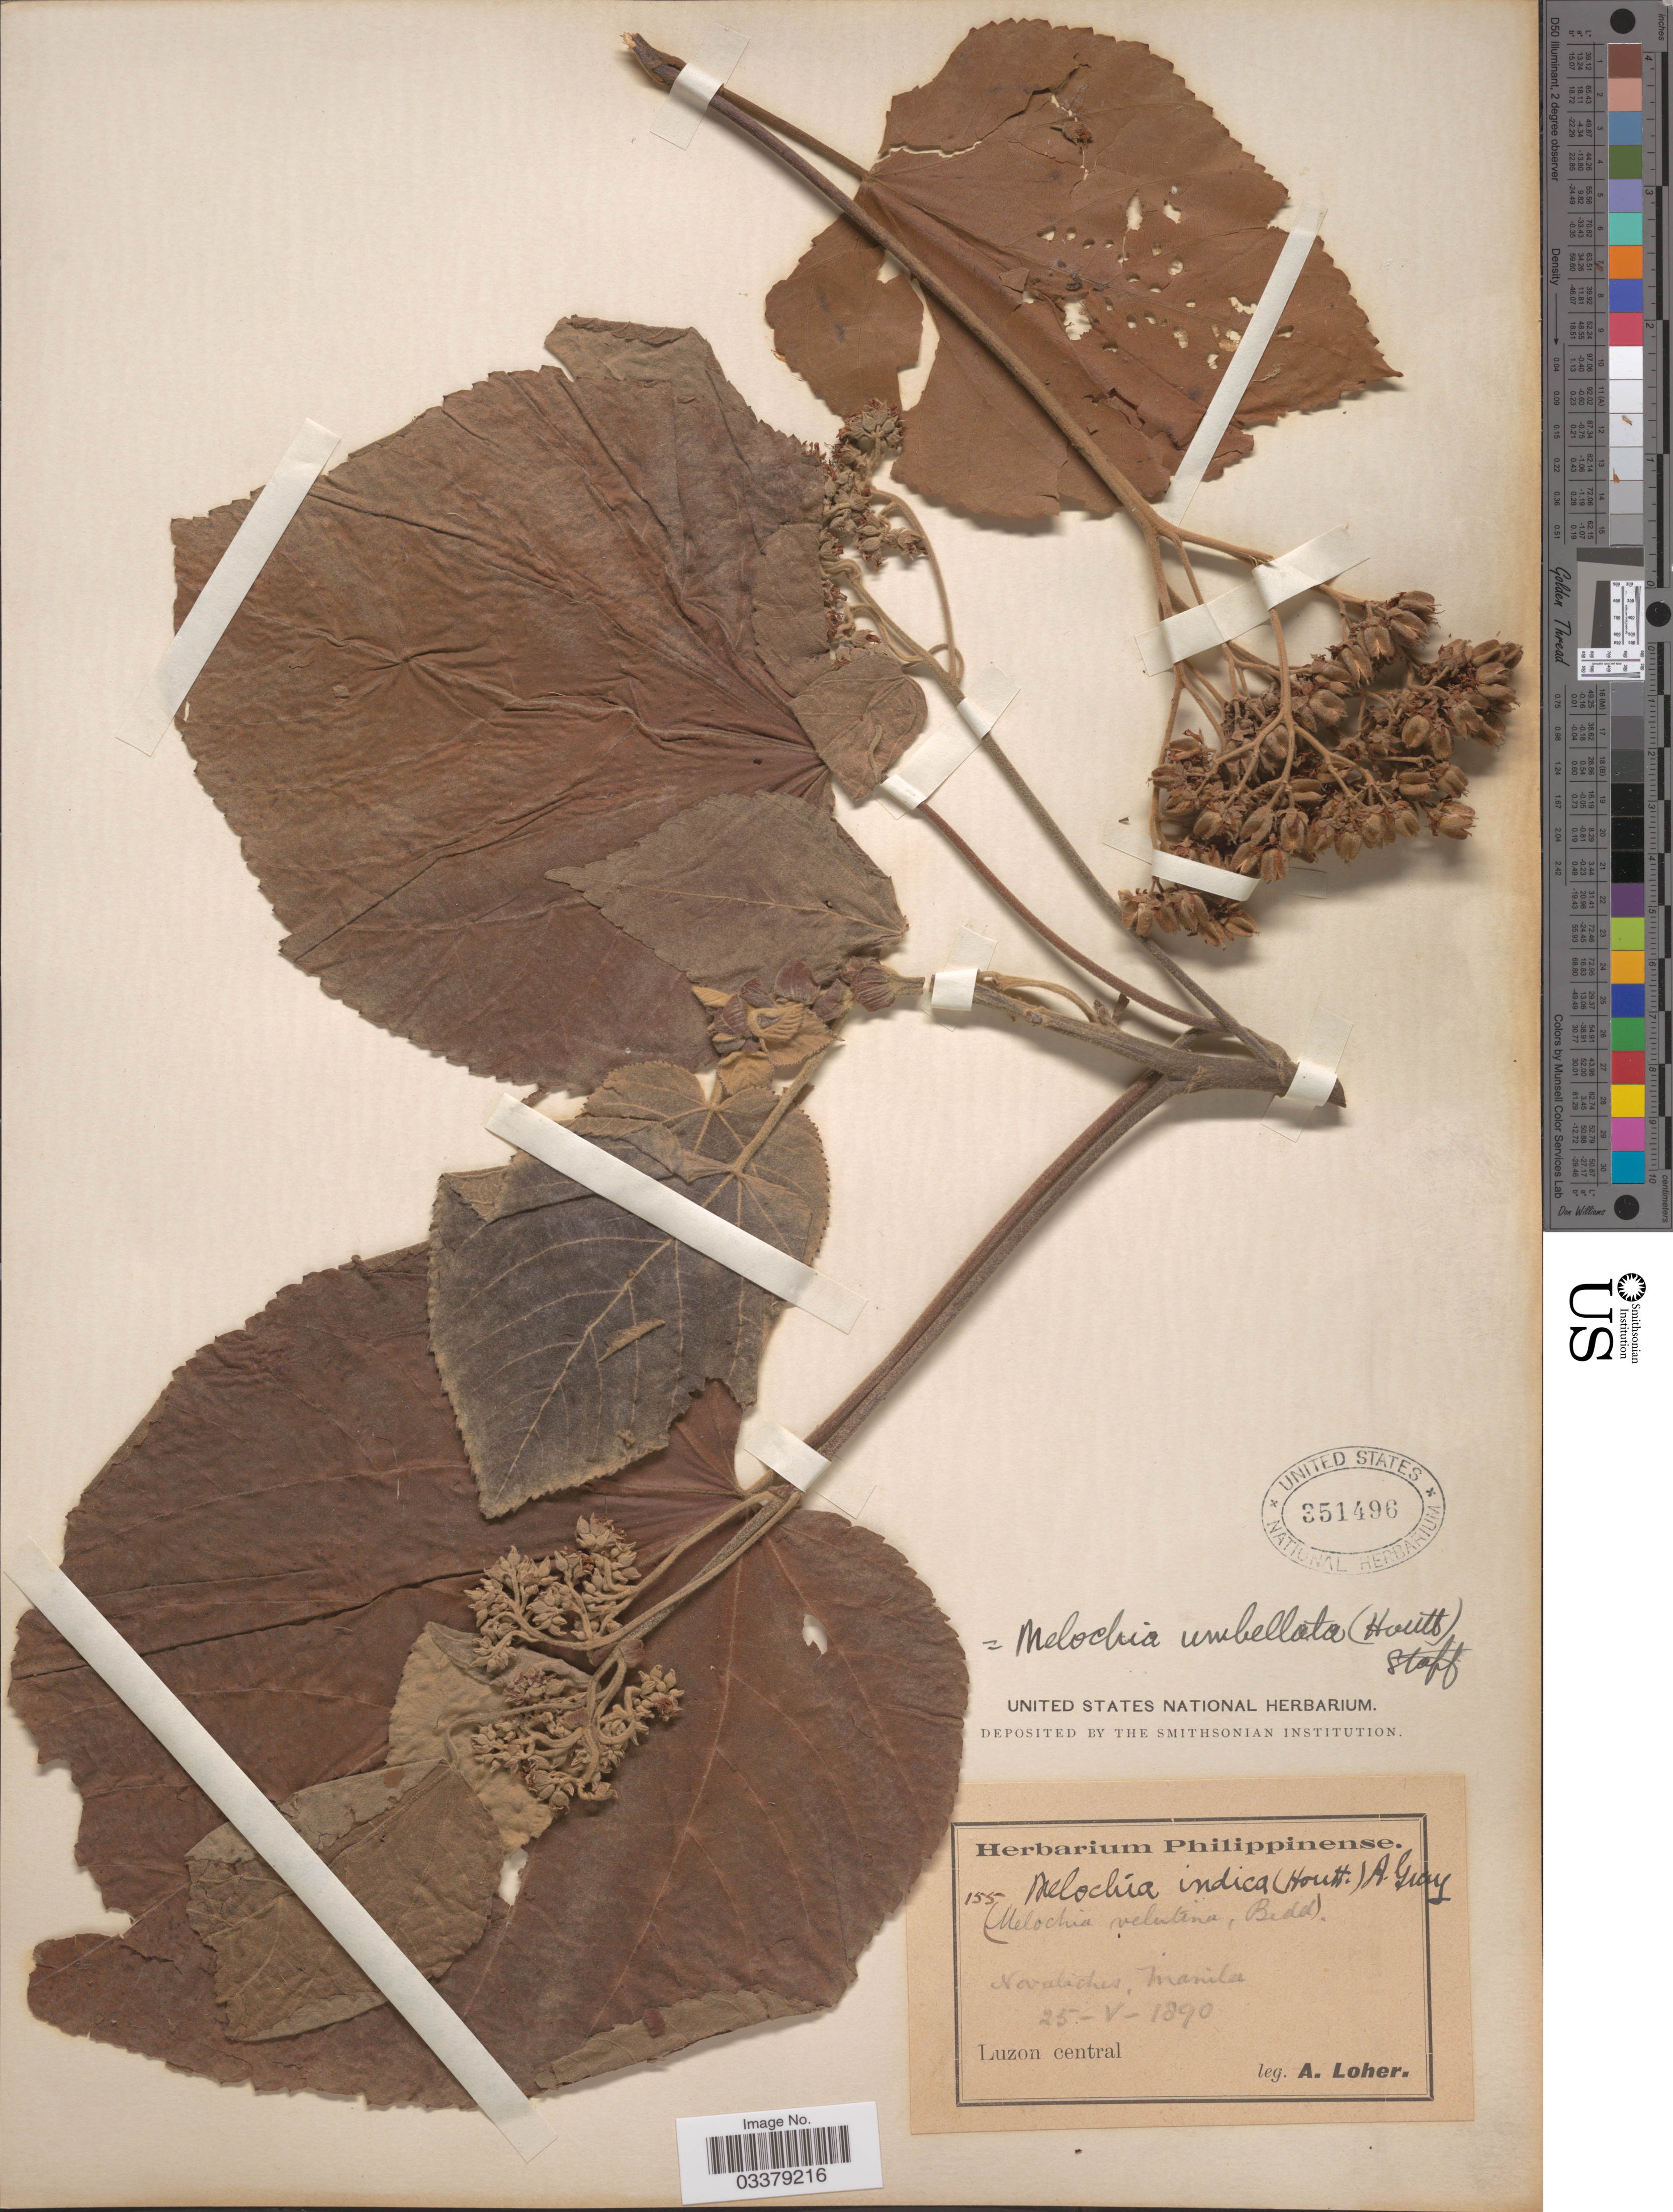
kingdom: Plantae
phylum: Tracheophyta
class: Magnoliopsida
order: Malvales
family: Malvaceae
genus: Melochia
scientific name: Melochia umbellata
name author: Stapf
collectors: A. Loher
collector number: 155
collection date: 1890-05-25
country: Philippines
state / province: Central Luzon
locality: Novaliches, Manila. Luzon central.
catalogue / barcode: US 351496